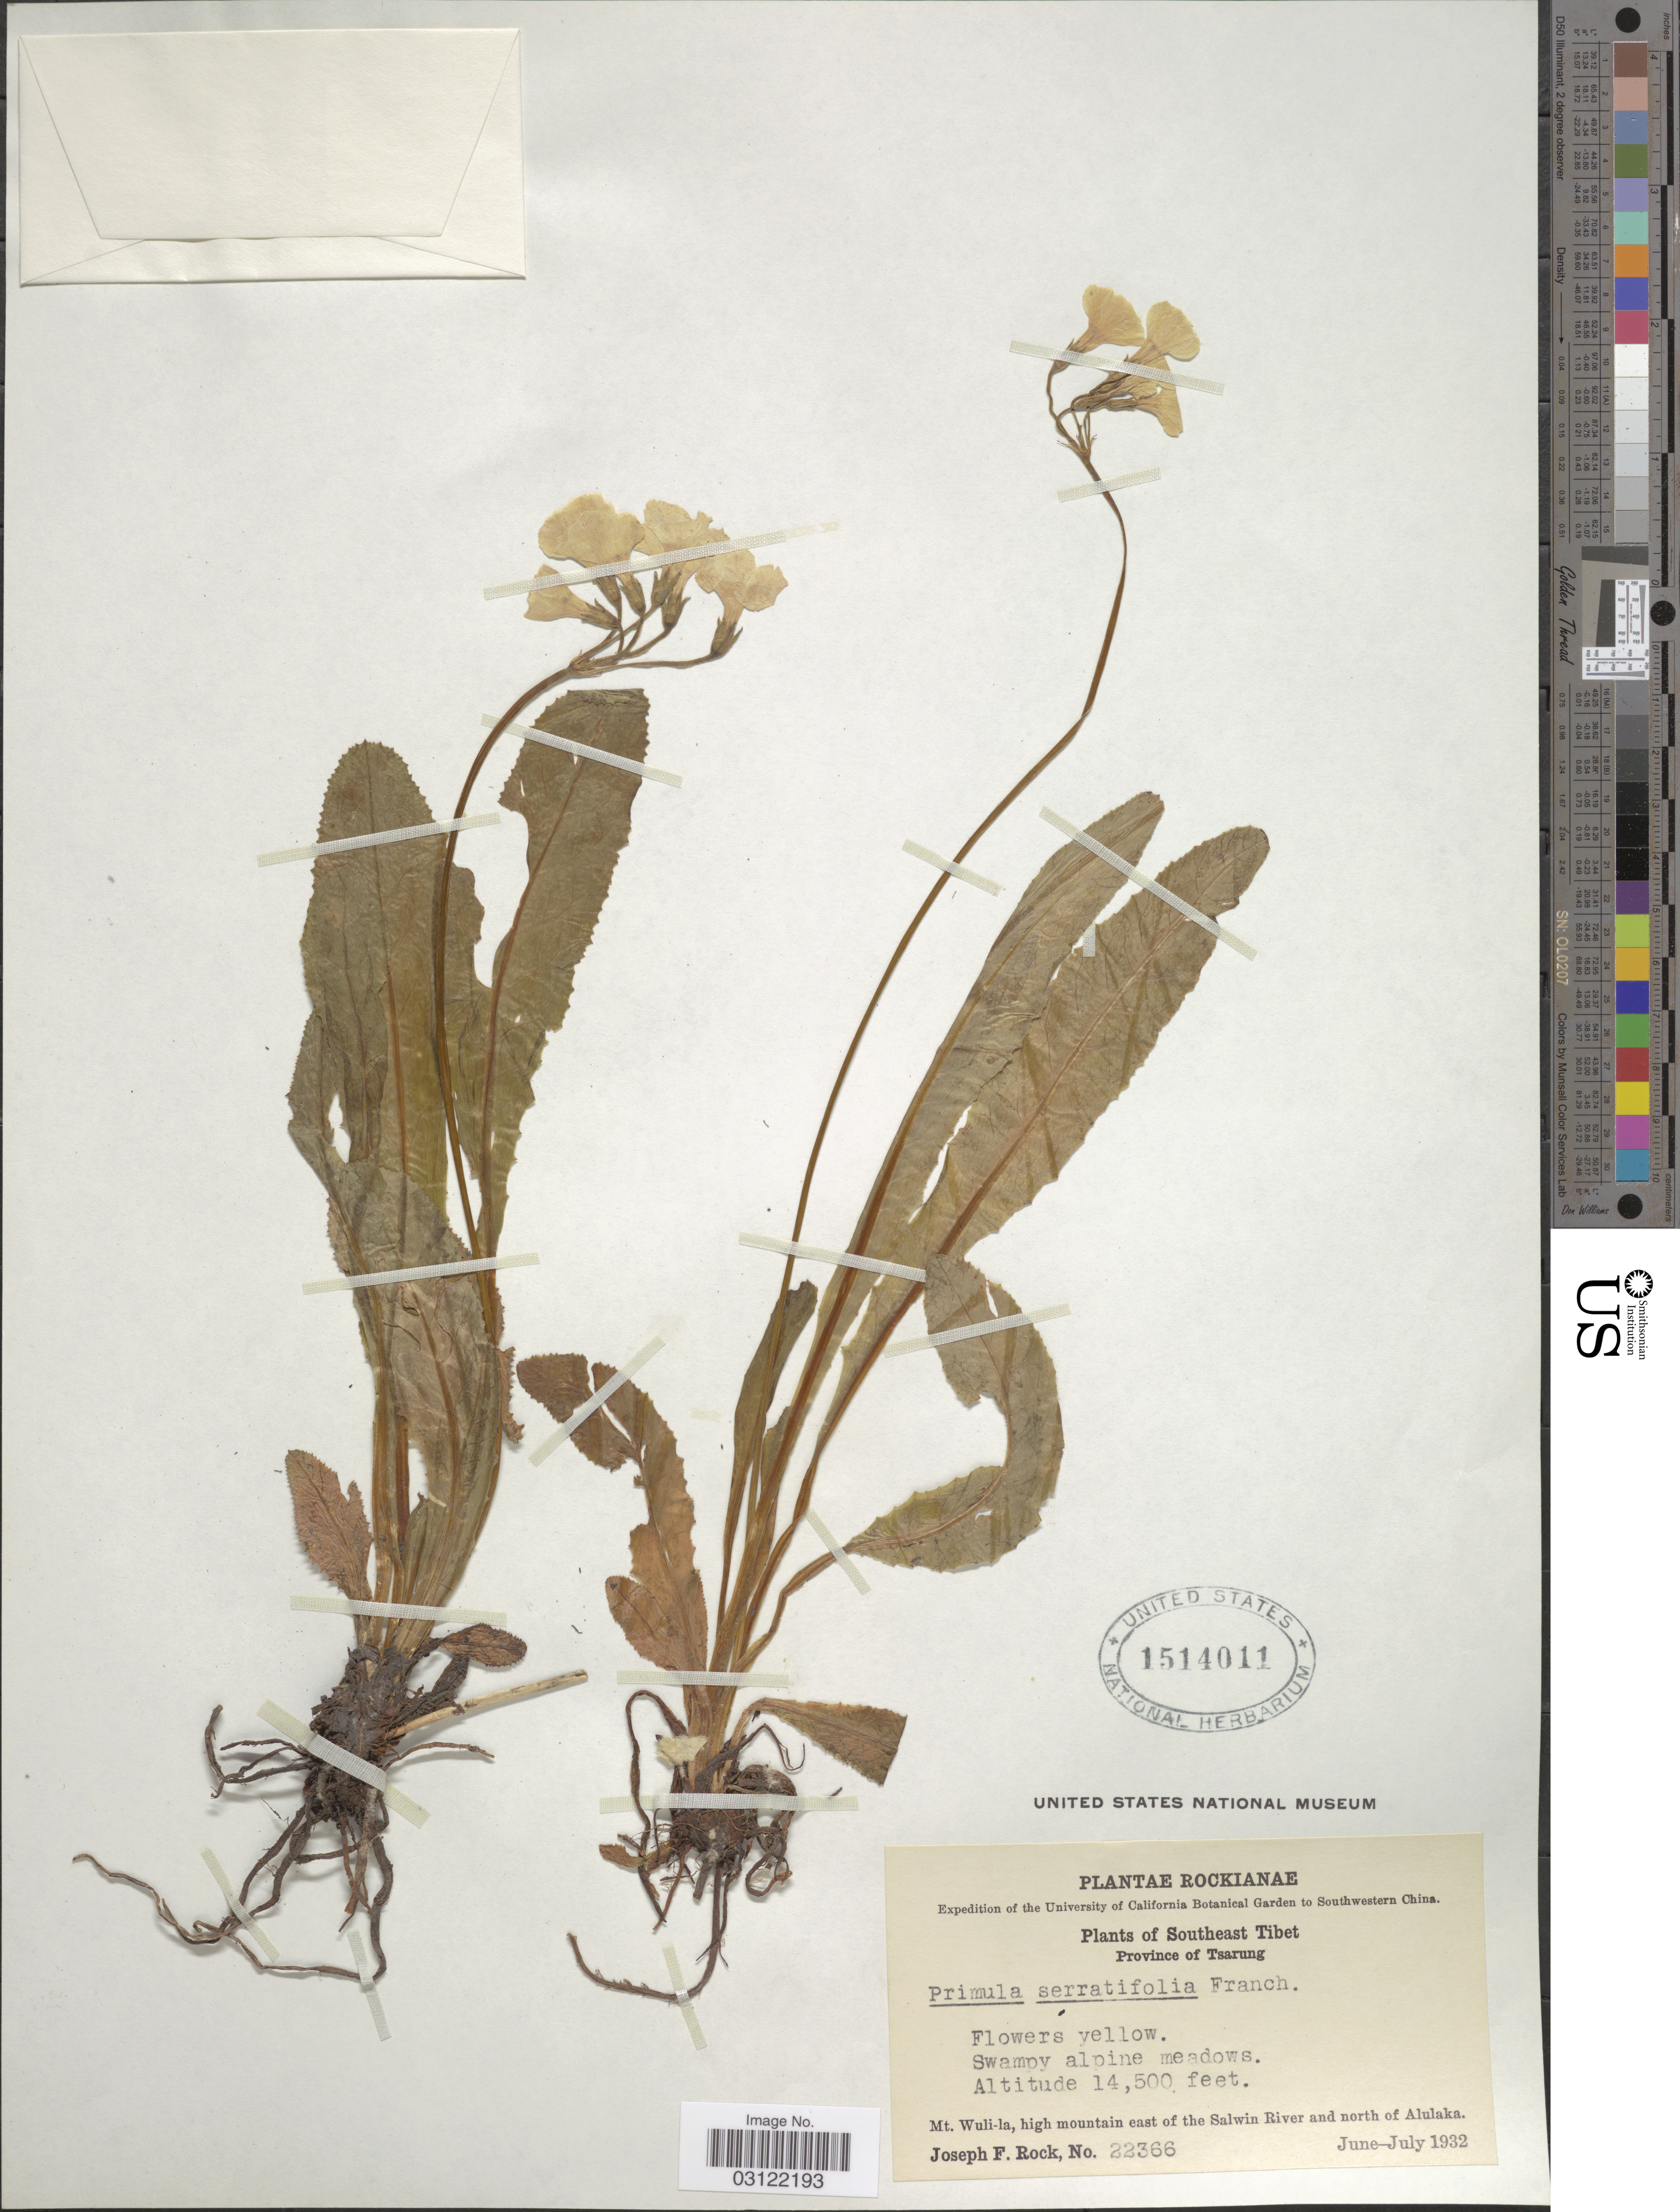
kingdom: Plantae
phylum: Tracheophyta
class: Magnoliopsida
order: Ericales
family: Primulaceae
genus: Primula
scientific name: Primula serratifolia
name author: Franch.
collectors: J. F. Rock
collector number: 22366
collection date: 1932-06/1932-07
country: China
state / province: Xizang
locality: Southwestern China. Southeast Tibet. Province of Tsarung. Mt. Wuli-la, high mountain east of the Salwin River and north of Alulaka.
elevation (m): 4420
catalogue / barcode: US 1514011